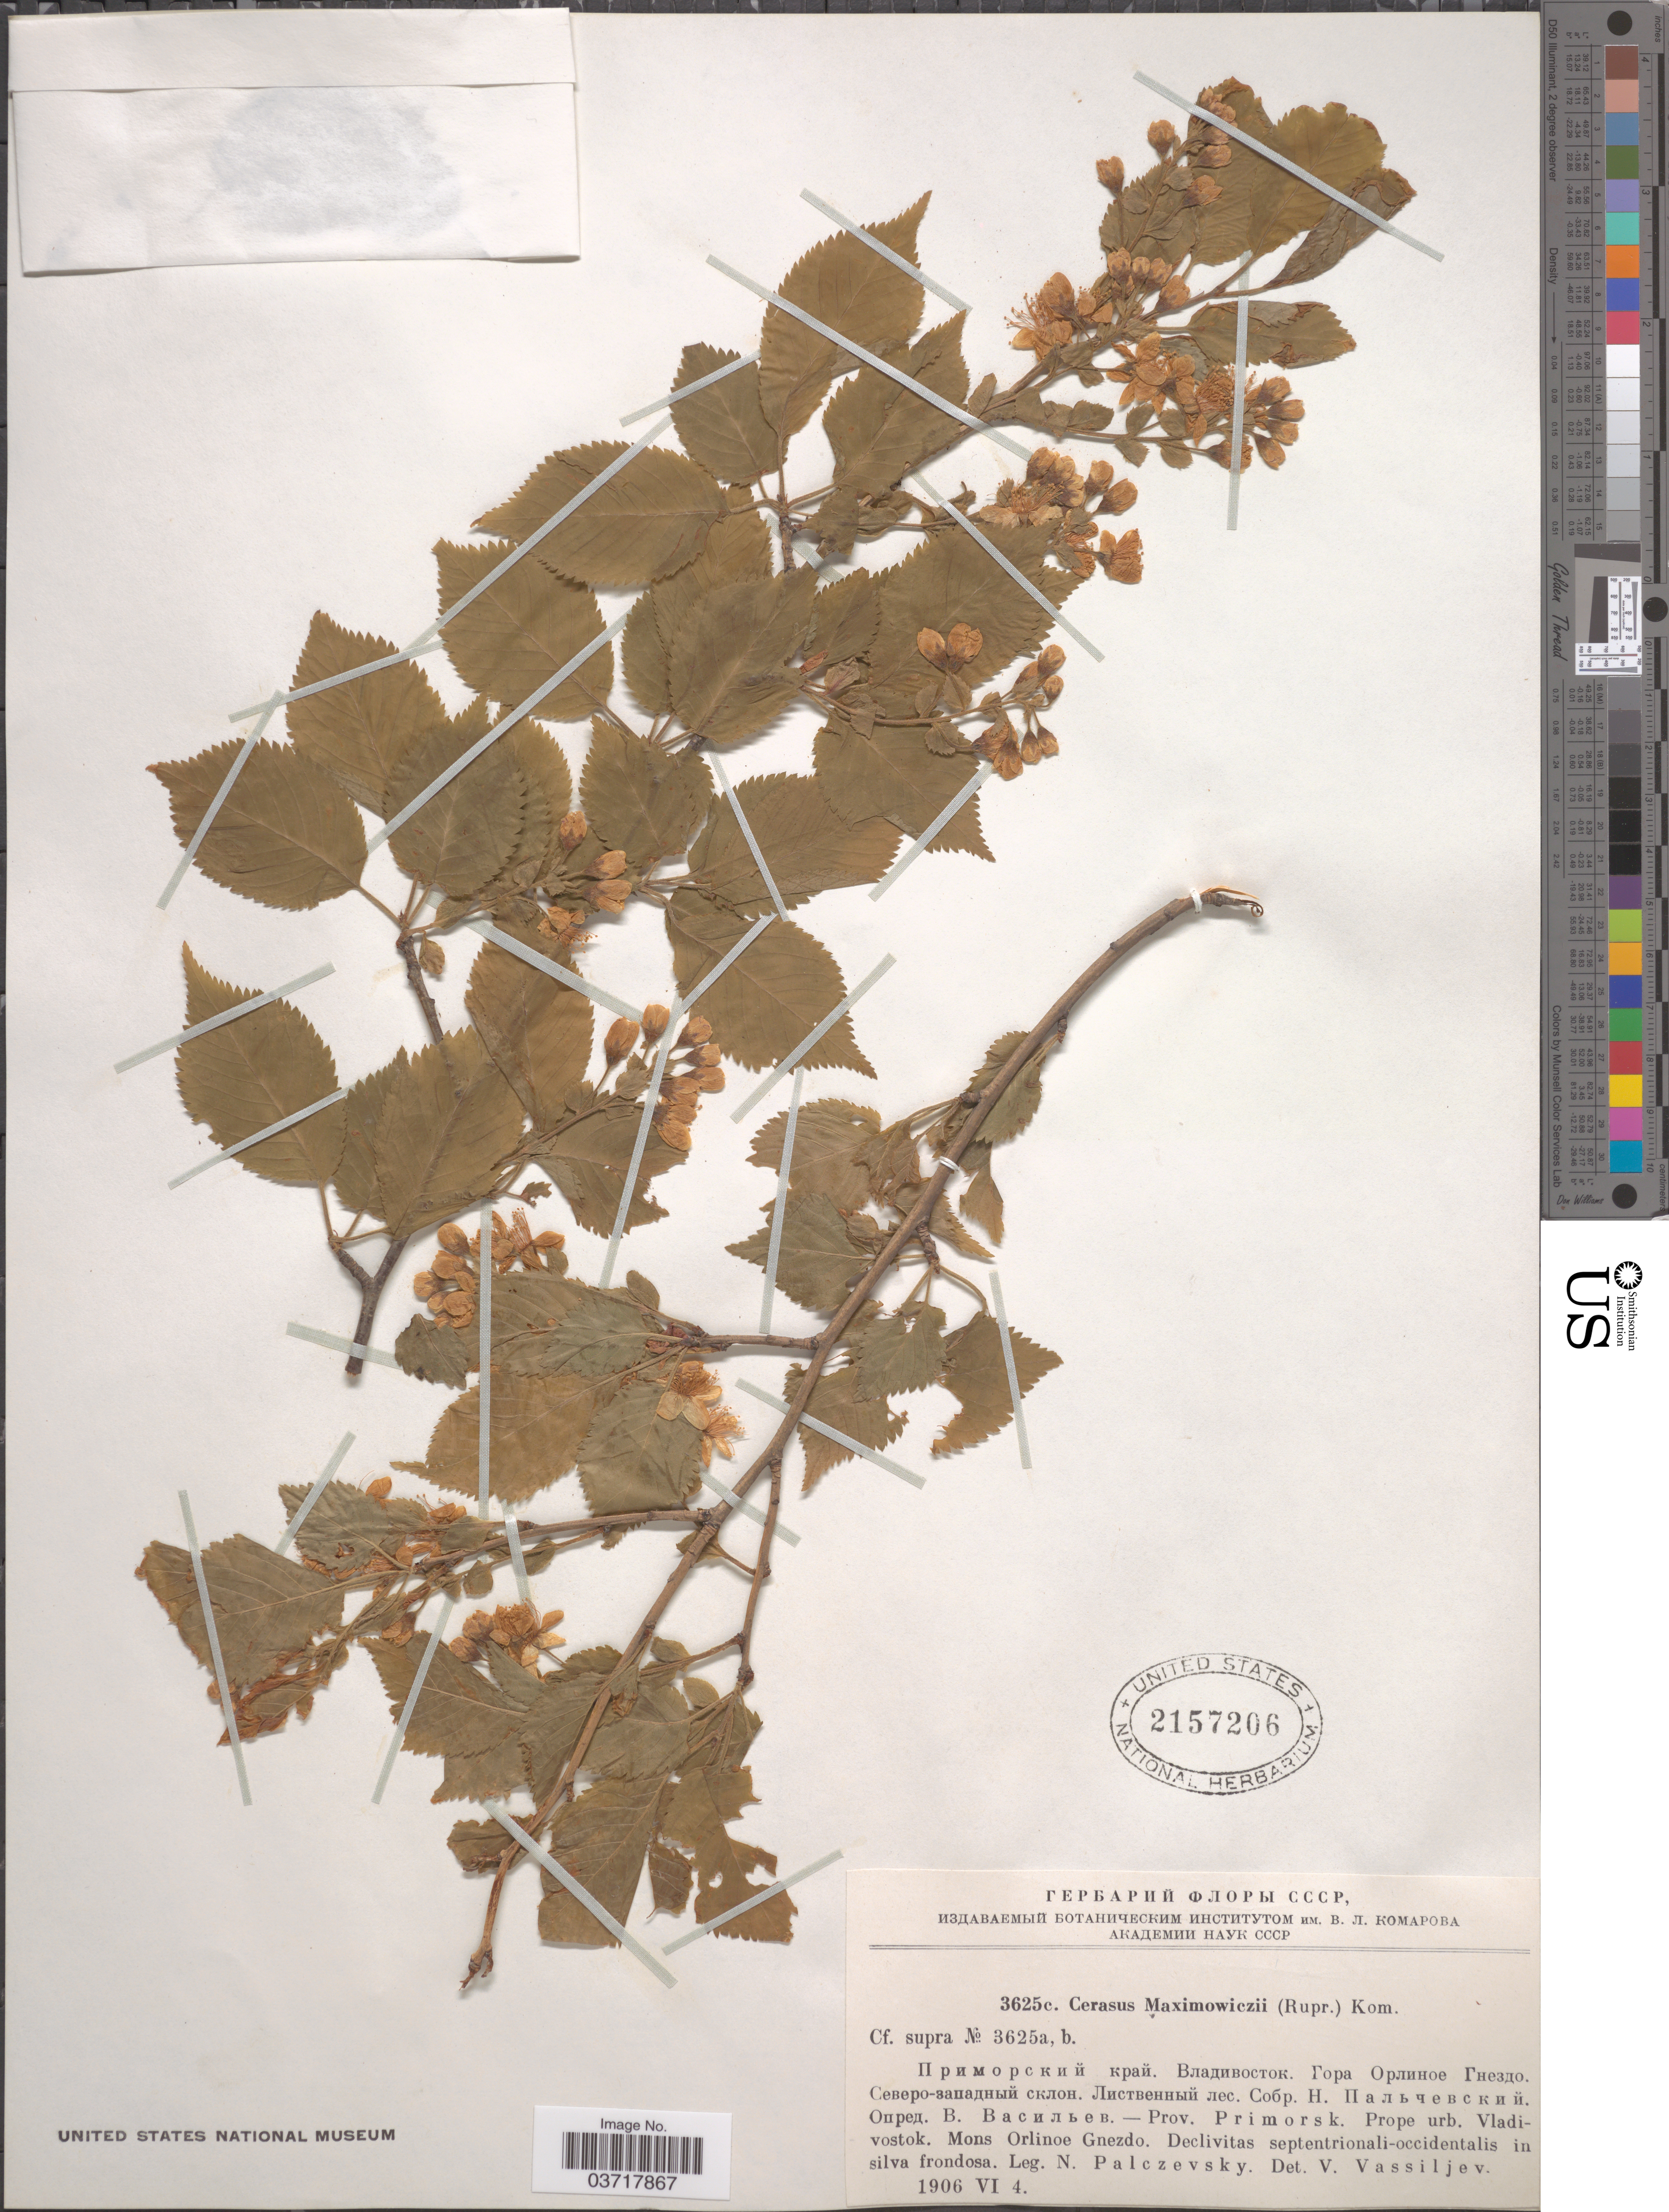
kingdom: Plantae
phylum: Tracheophyta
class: Magnoliopsida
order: Rosales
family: Rosaceae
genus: Prunus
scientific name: Prunus maximowiczii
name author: Rupr.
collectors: N. Palczevsky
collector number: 3625c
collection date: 1906-06-04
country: Russian Federation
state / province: Primorsky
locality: Prov. Primorsk. Prope urb. Vladivostok. Mons Orlinoe Gnezdo.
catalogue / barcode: US 2157206